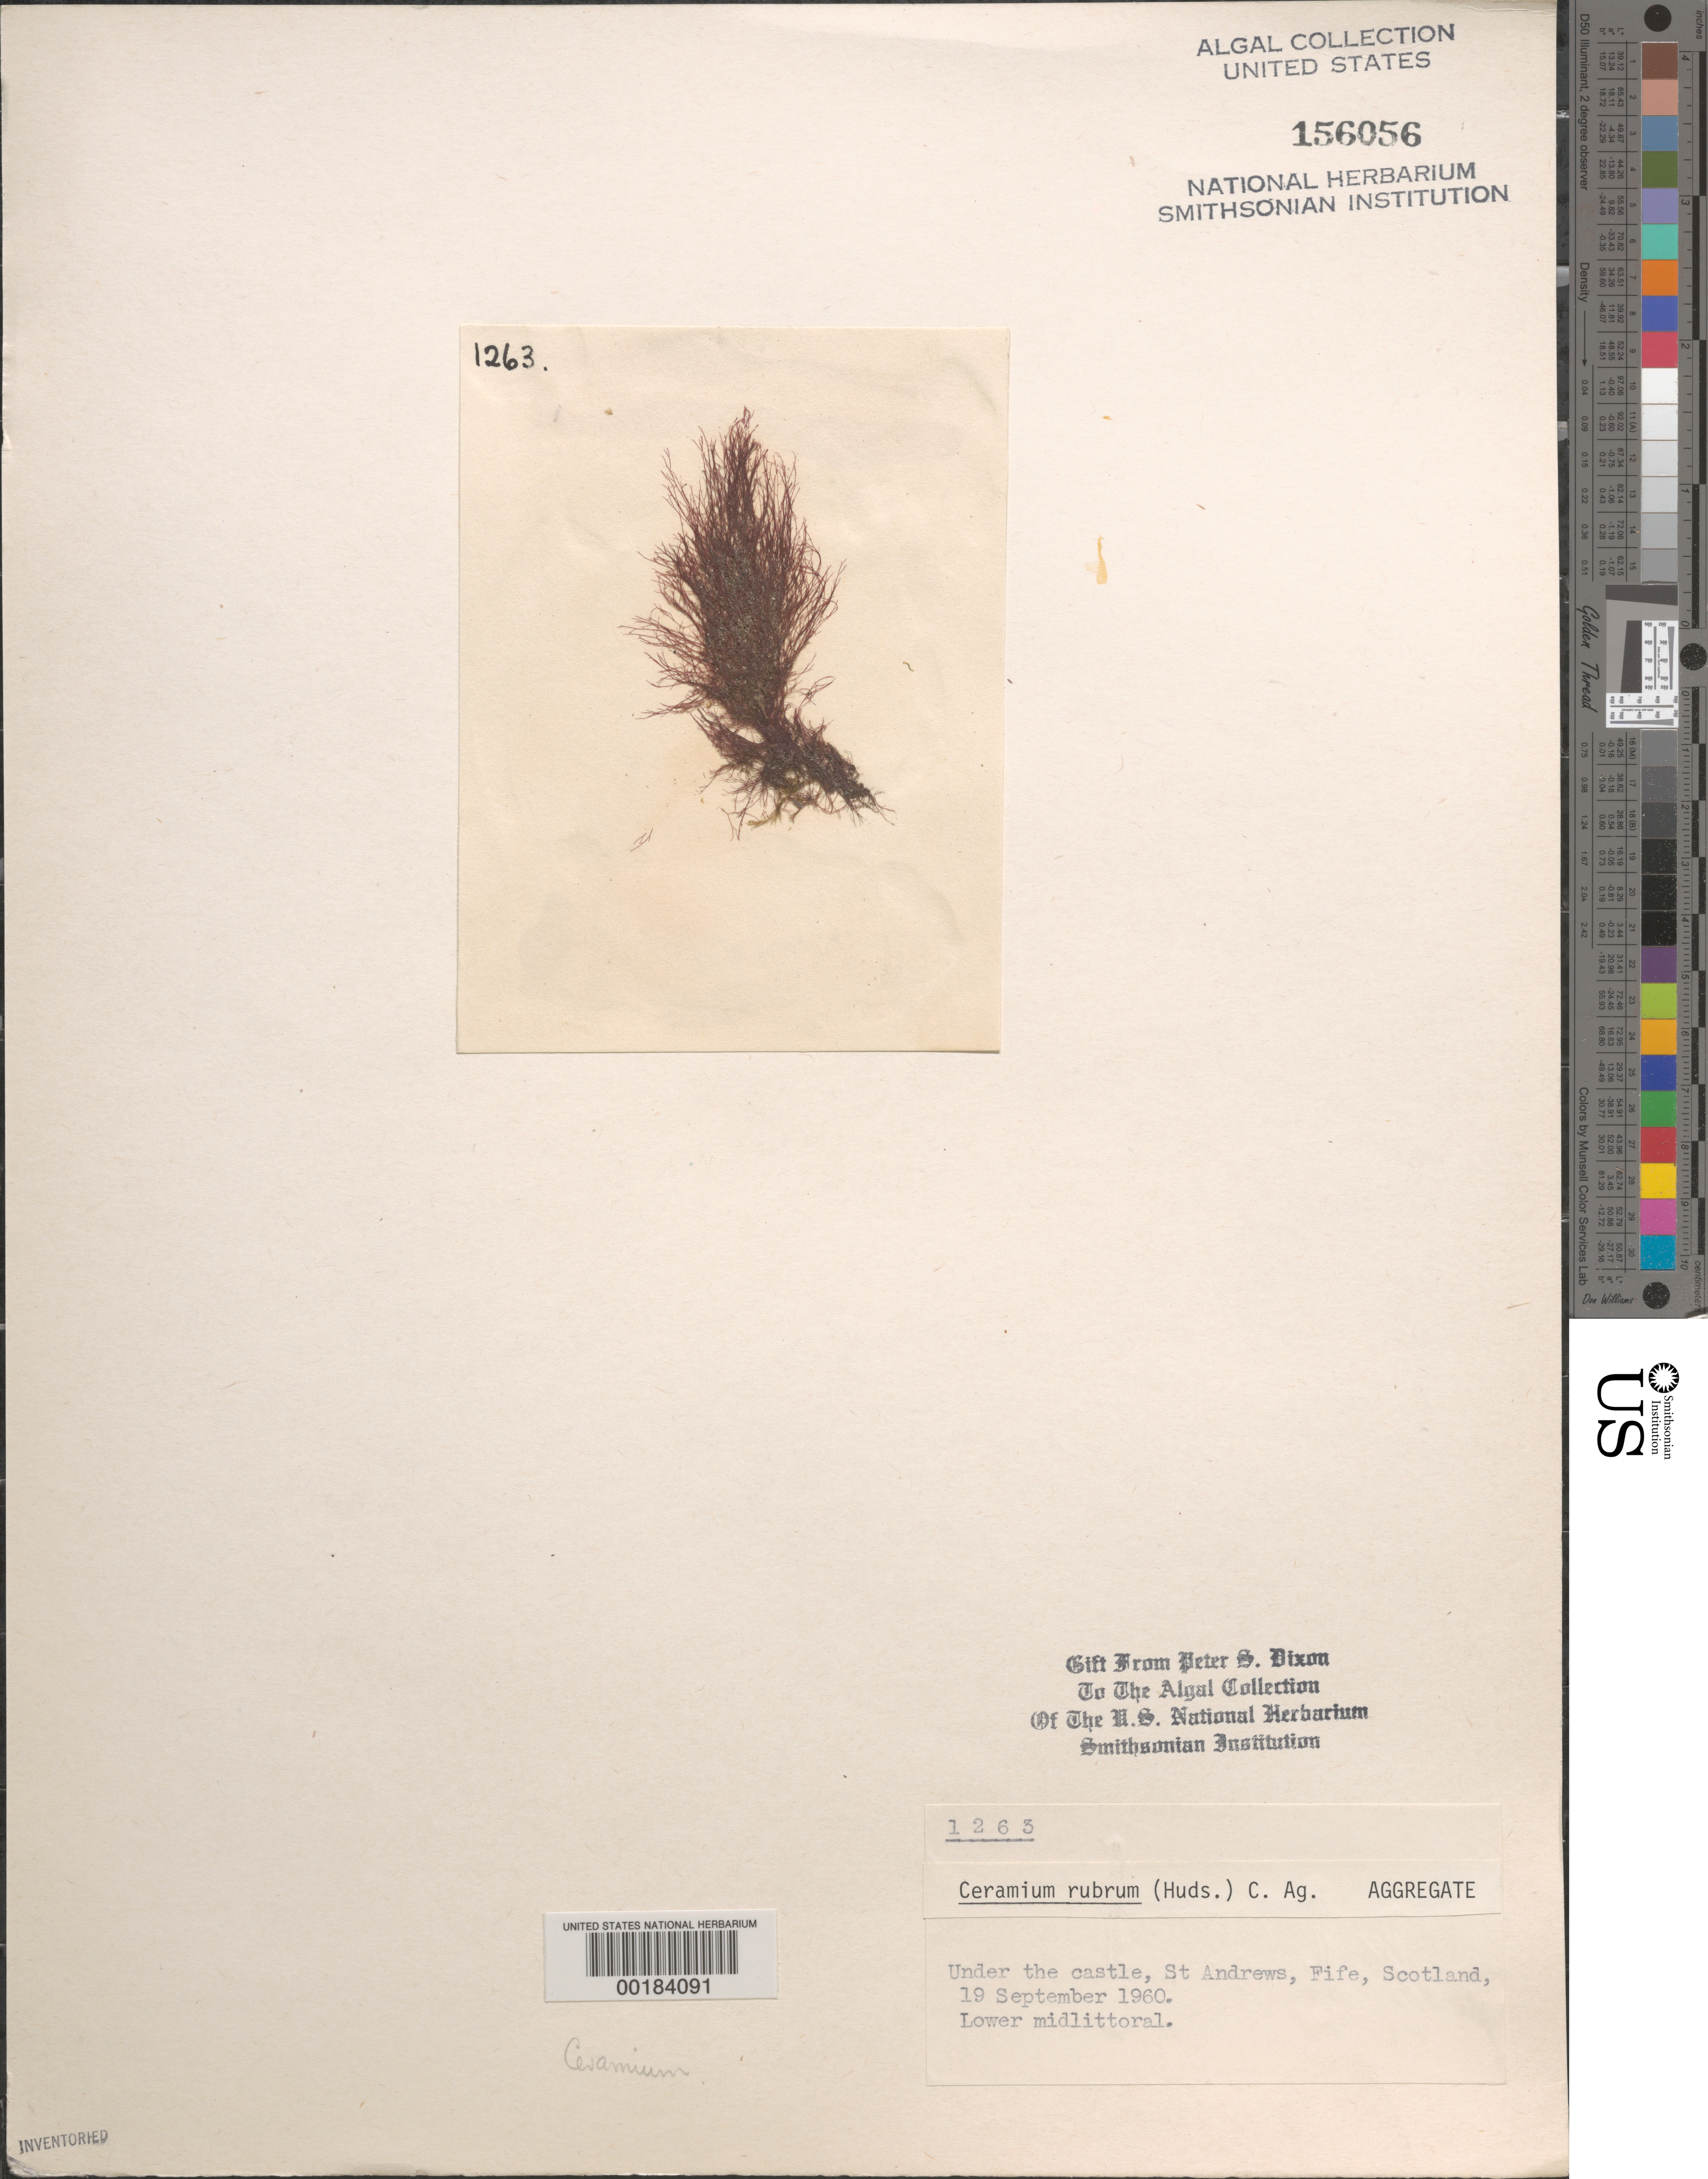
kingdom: Plantae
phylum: Rhodophyta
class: Florideophyceae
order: Ceramiales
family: Ceramiaceae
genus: Ceramium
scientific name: Ceramium rubrum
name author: C. Agardh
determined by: Dixon, P. S.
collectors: P. S. Dixon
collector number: PSD 1263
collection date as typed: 19 Sep 1960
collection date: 1960-09-19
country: United Kingdom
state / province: Scotland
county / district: Fife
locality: St. Andrews, under the Castle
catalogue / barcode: US 156056